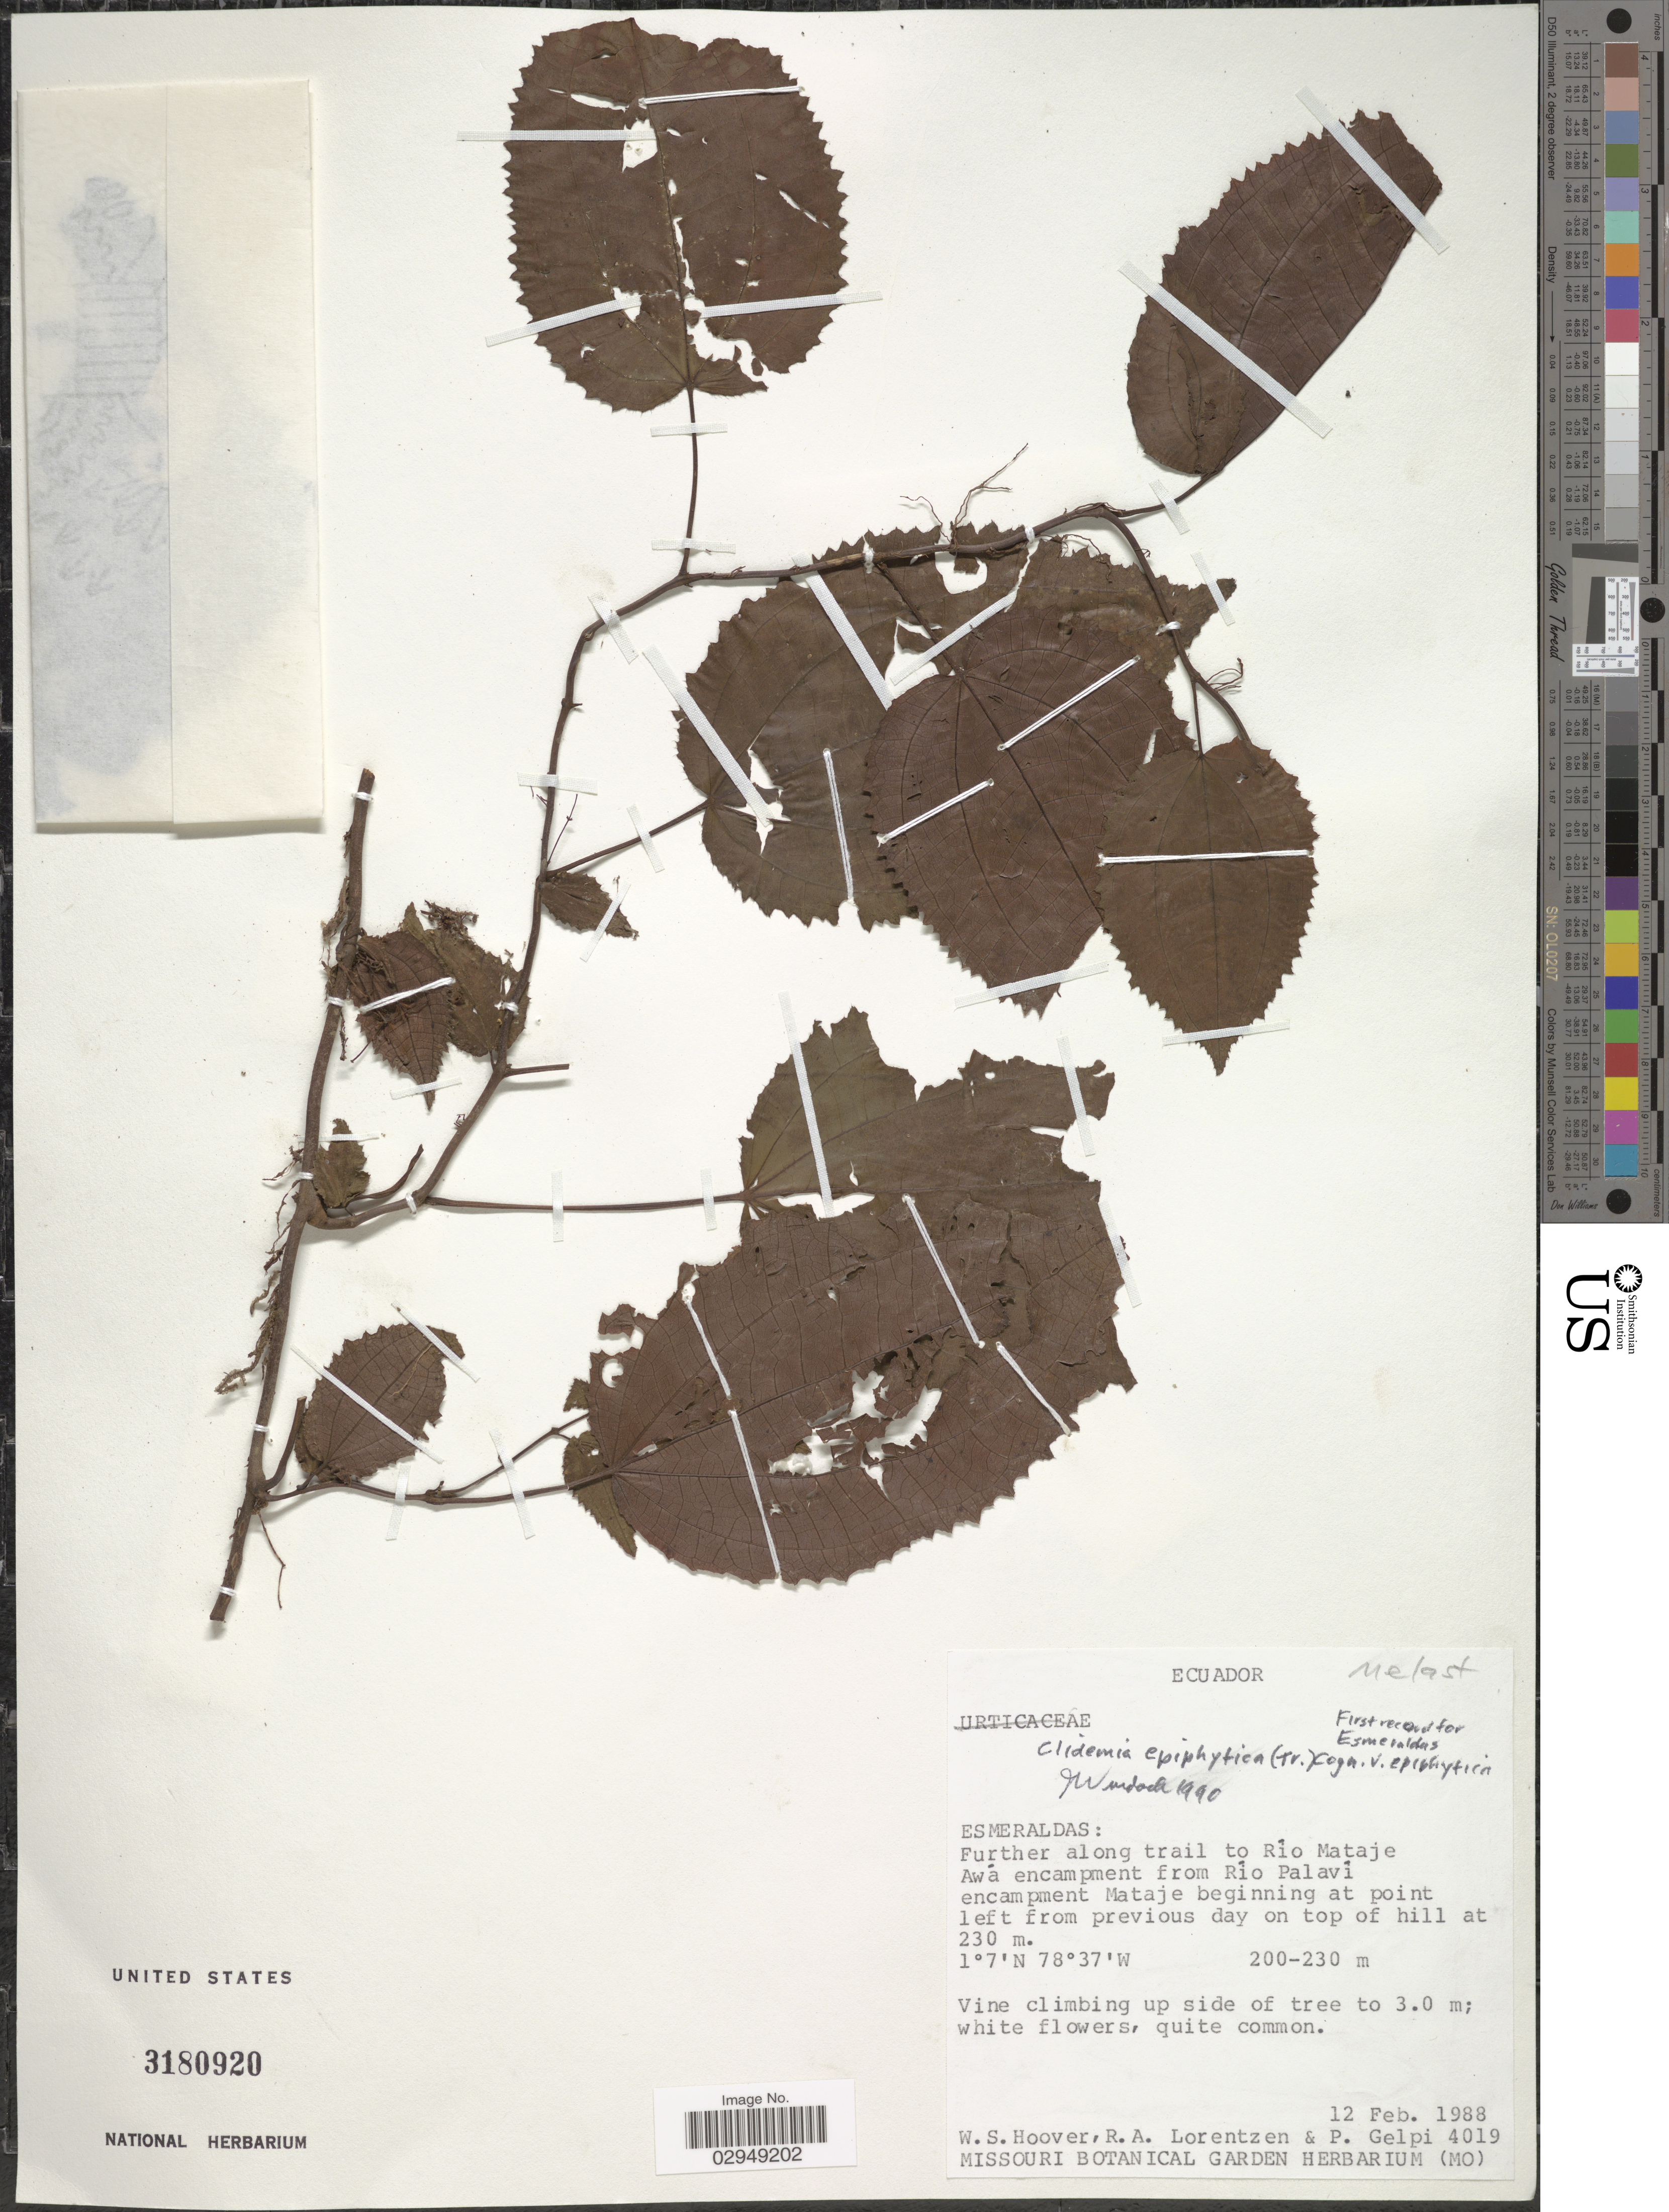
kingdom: Plantae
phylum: Tracheophyta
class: Magnoliopsida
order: Myrtales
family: Melastomataceae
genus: Clidemia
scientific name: Clidemia epiphytica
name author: (Triana) Cogn.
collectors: W. S. Hoover, R. Lorentzen & P. Gelpi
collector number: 4019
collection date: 1988-02-12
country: Ecuador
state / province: Esmeraldas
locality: Further along trail to Río Mataje, Awá encampment from Río Palaví encampment Mataje beginning at point left from previous day on top of hill.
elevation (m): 230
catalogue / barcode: US 3180920